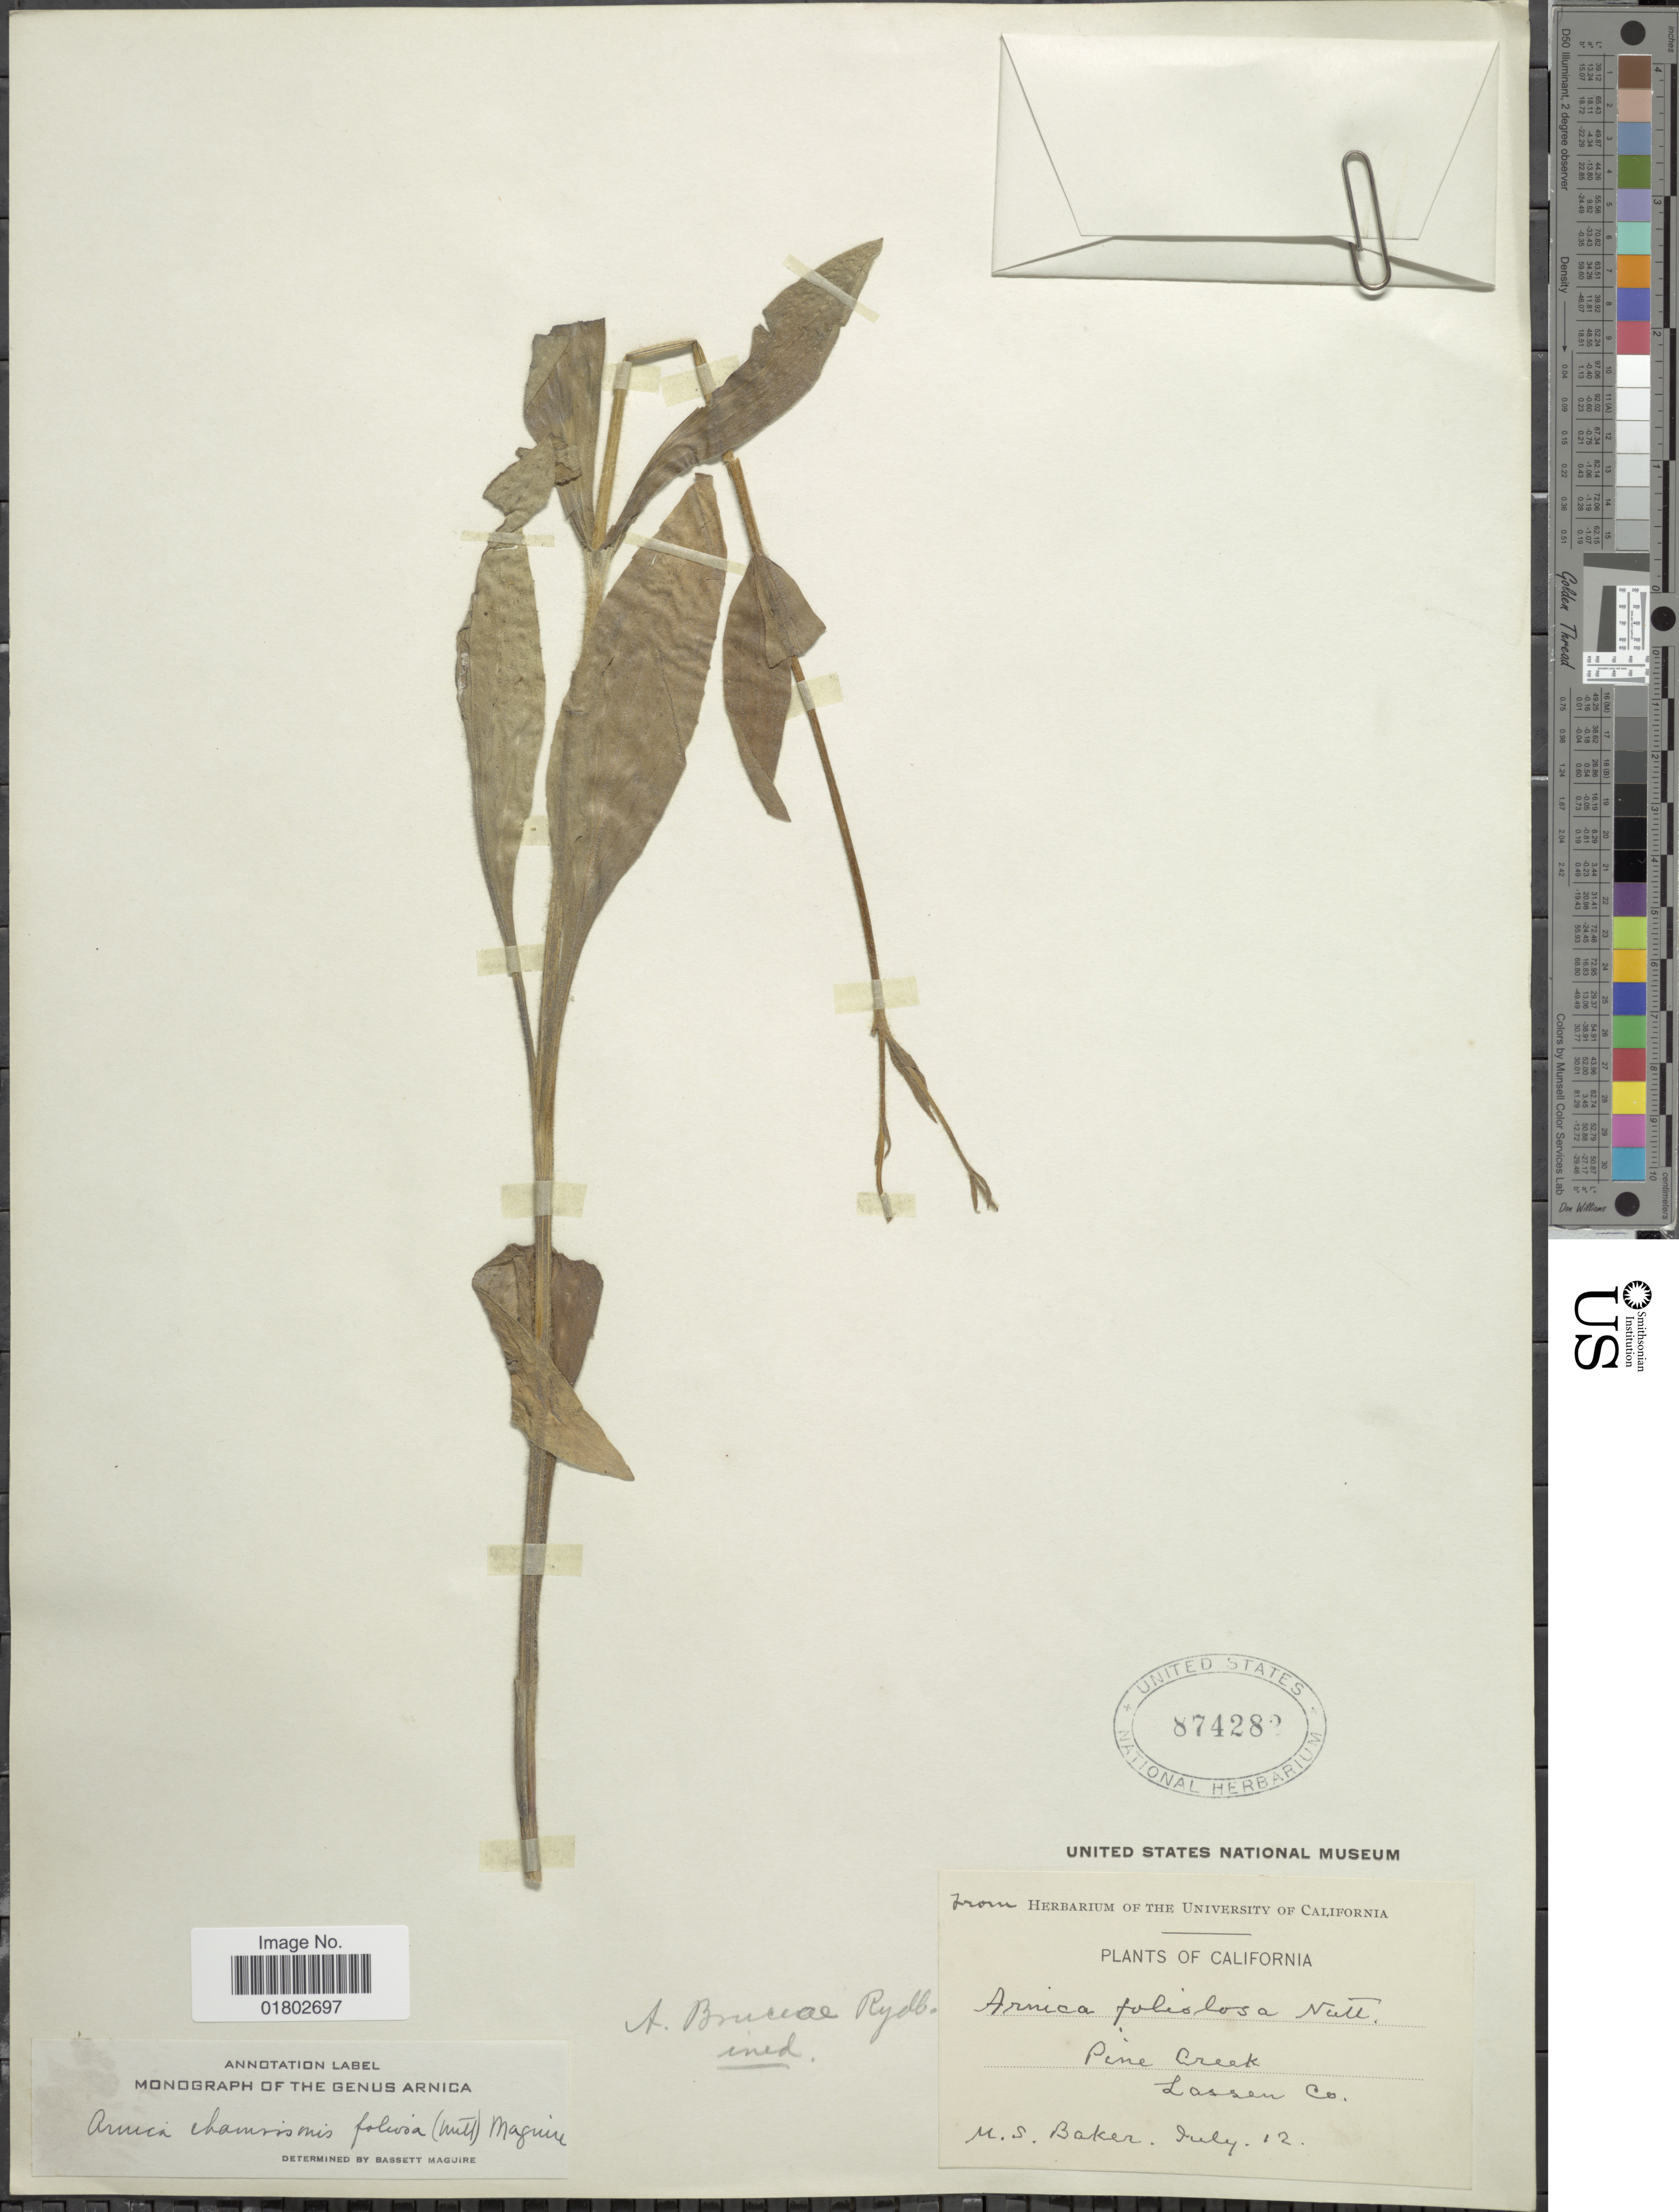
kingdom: Plantae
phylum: Tracheophyta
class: Magnoliopsida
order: Asterales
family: Asteraceae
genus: Arnica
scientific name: Arnica chamissonis subsp. foliosa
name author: (Nutt.) Maguire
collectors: M. S. Barker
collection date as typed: Transcribed d/m/y: /7/12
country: United States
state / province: California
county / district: Lassen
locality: Pine Creek, Lassen Co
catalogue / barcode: US 874282